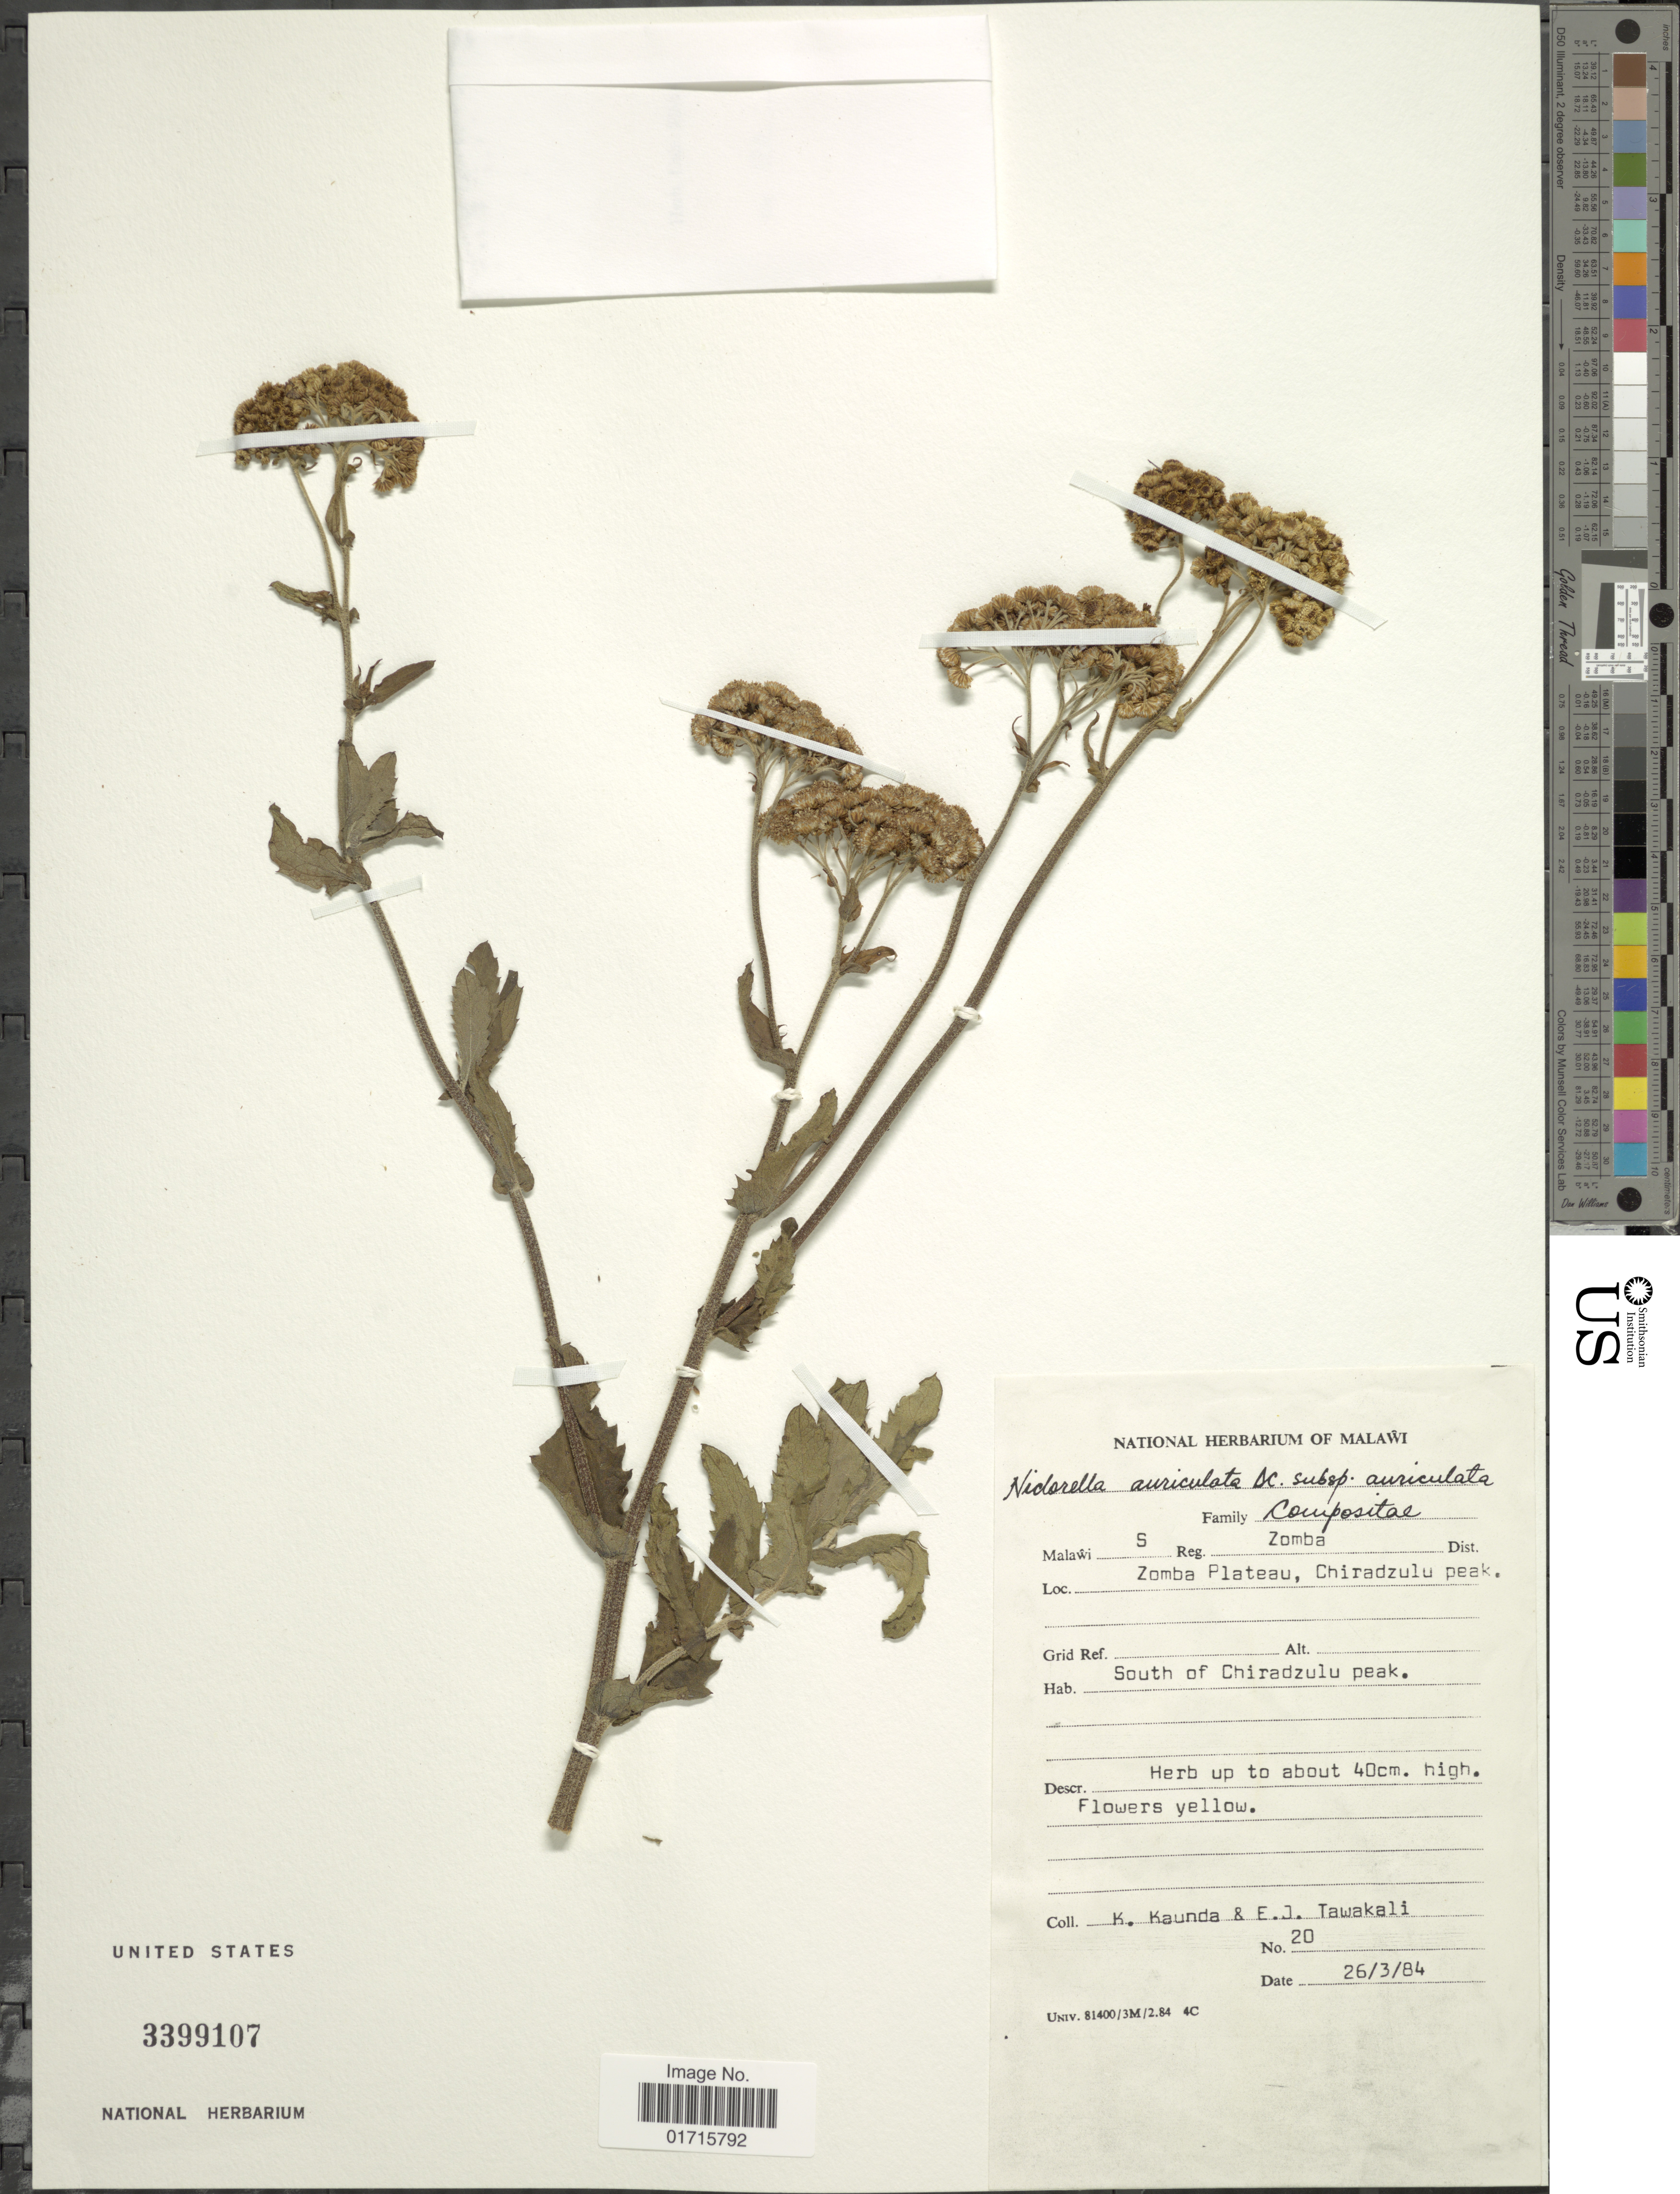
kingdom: Plantae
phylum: Tracheophyta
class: Magnoliopsida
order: Asterales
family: Asteraceae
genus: Nidorella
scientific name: Nidorella auriculata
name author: DC.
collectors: K. Kaunda & E. Tawakali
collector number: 20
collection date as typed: Transcribed d/m/y: 26/3/84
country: Malawi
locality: Malawi S Reg. Zomba Dist. Zomba Plateau, Chiradzulu peak. South of Chiradzulu Peak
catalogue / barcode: US 3399107